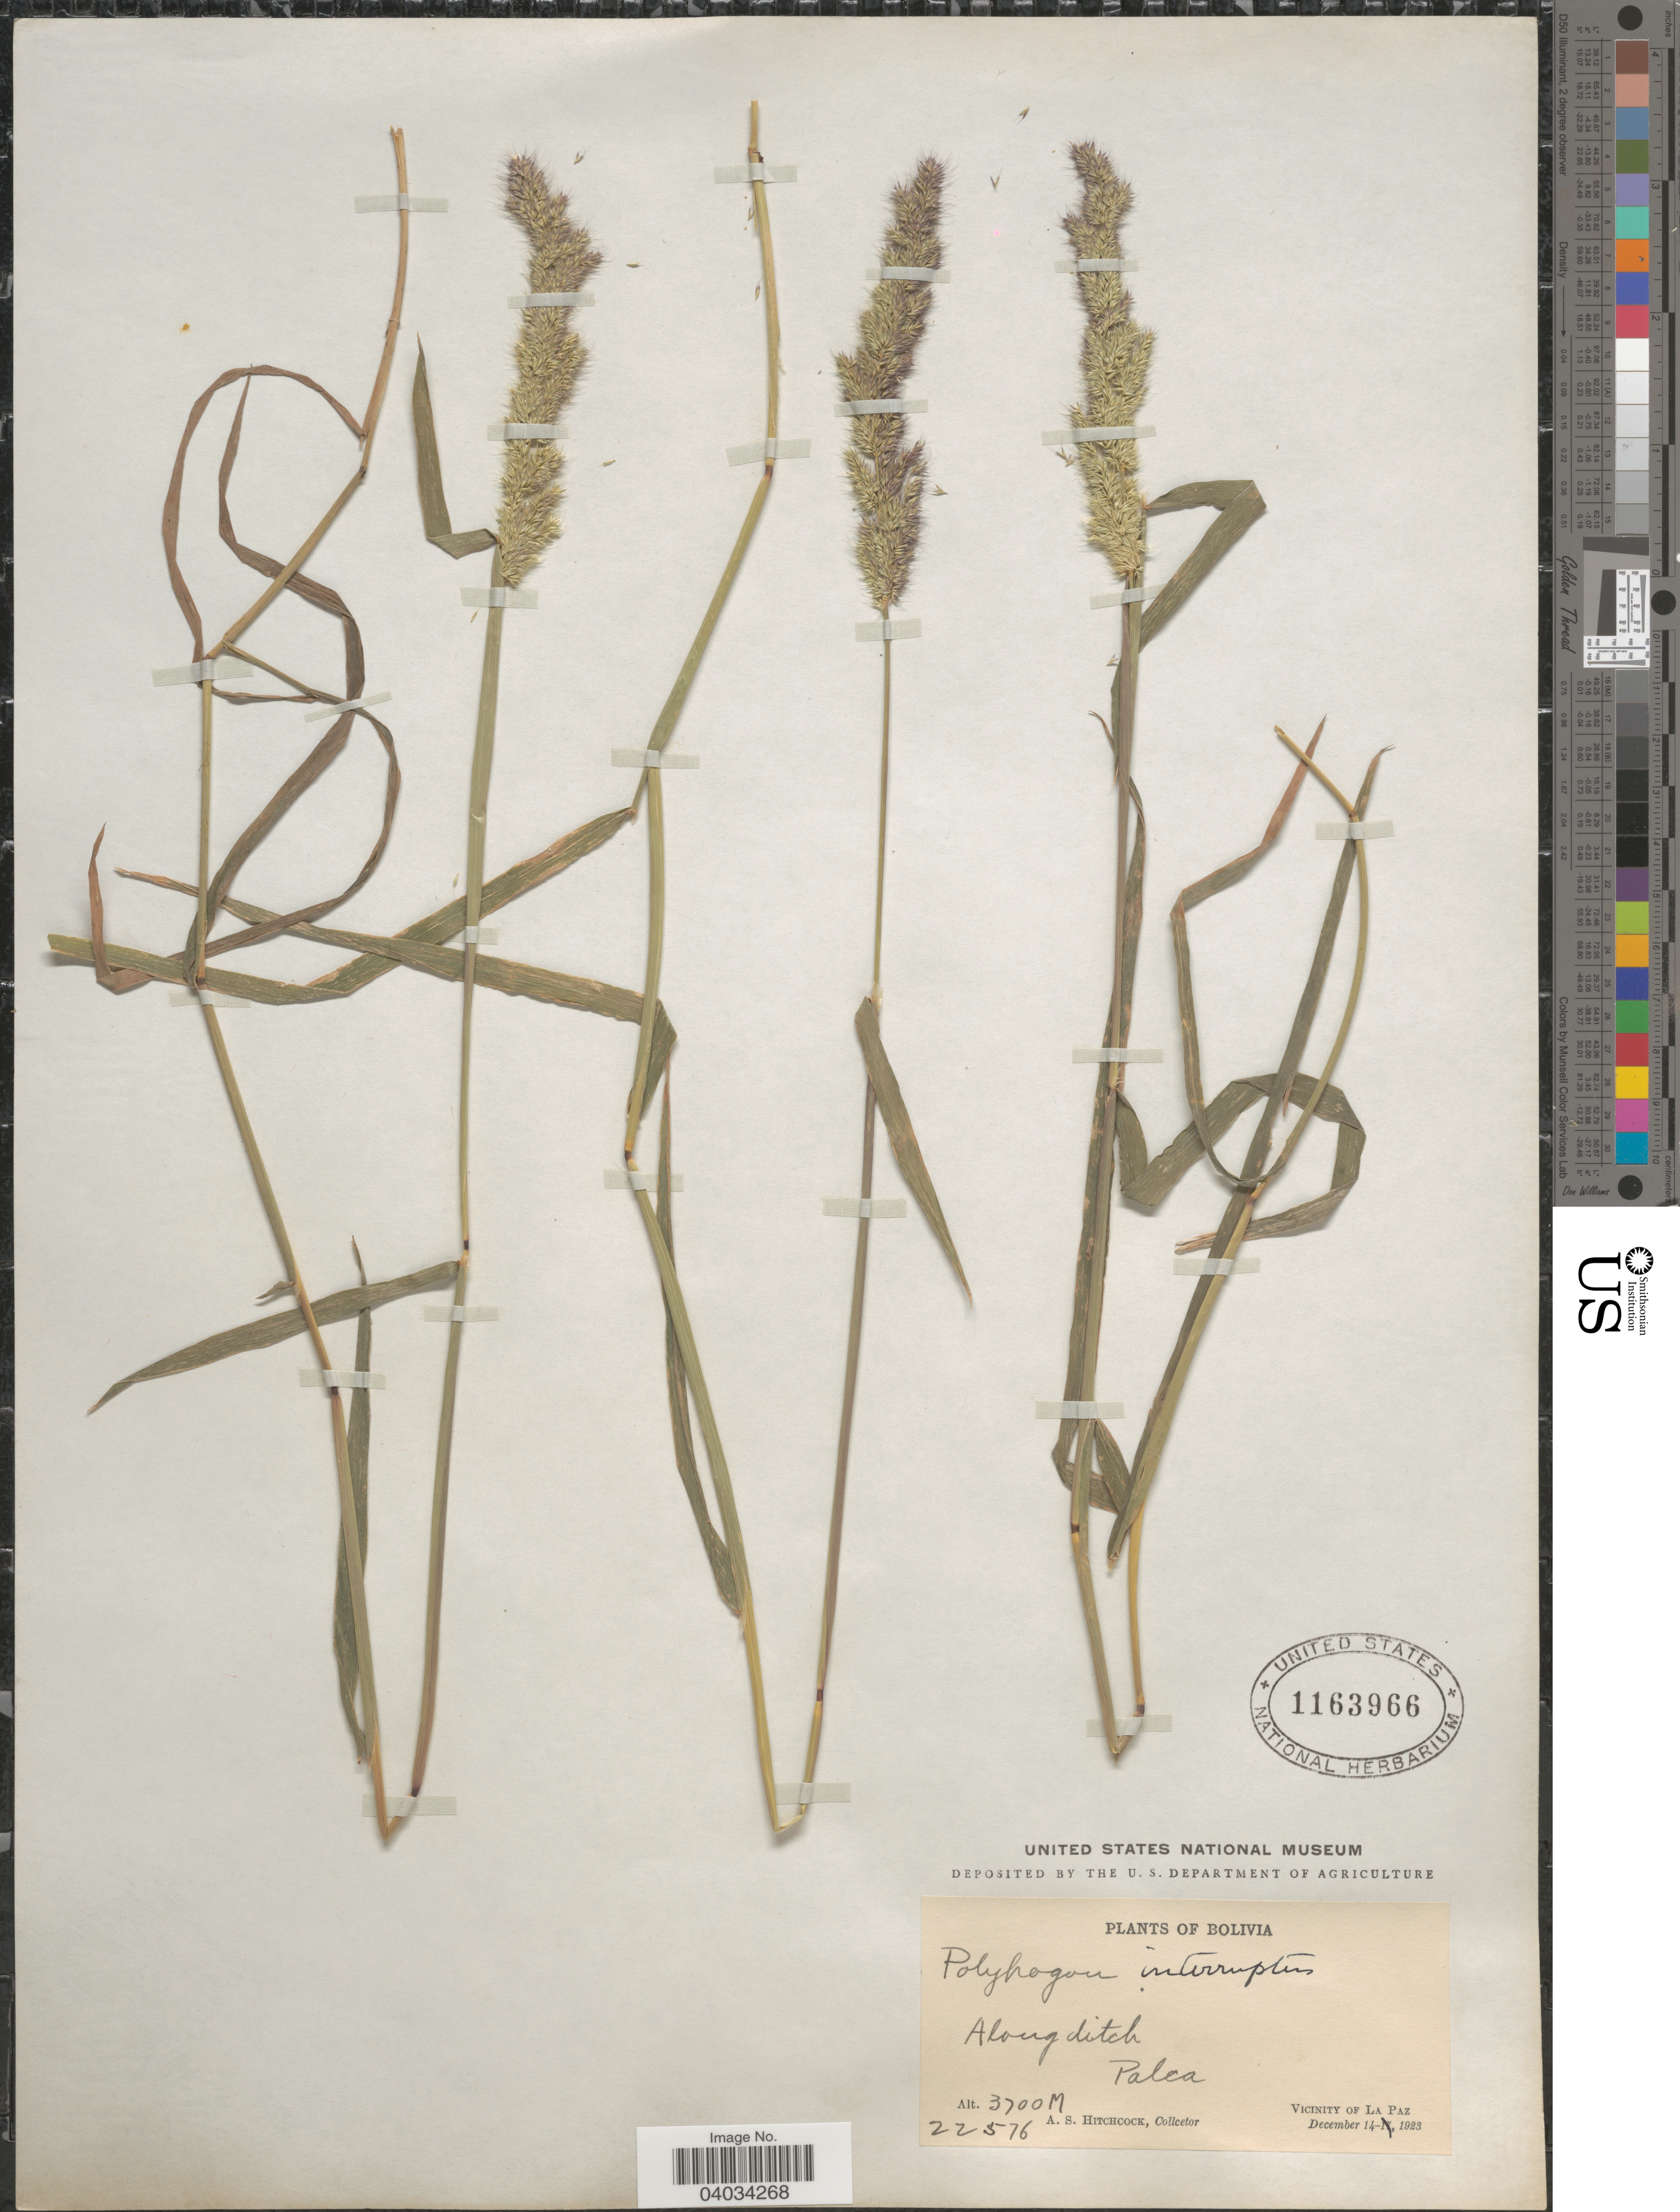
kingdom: Plantae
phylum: Tracheophyta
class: Liliopsida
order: Poales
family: Poaceae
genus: Polypogon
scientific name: Polypogon interruptus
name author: Kunth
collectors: A. S. Hitchcock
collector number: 22576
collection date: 1923-12-14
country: Bolivia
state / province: La Paz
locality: Palca. Vicinity of La Paz.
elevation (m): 3700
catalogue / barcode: US 1163966